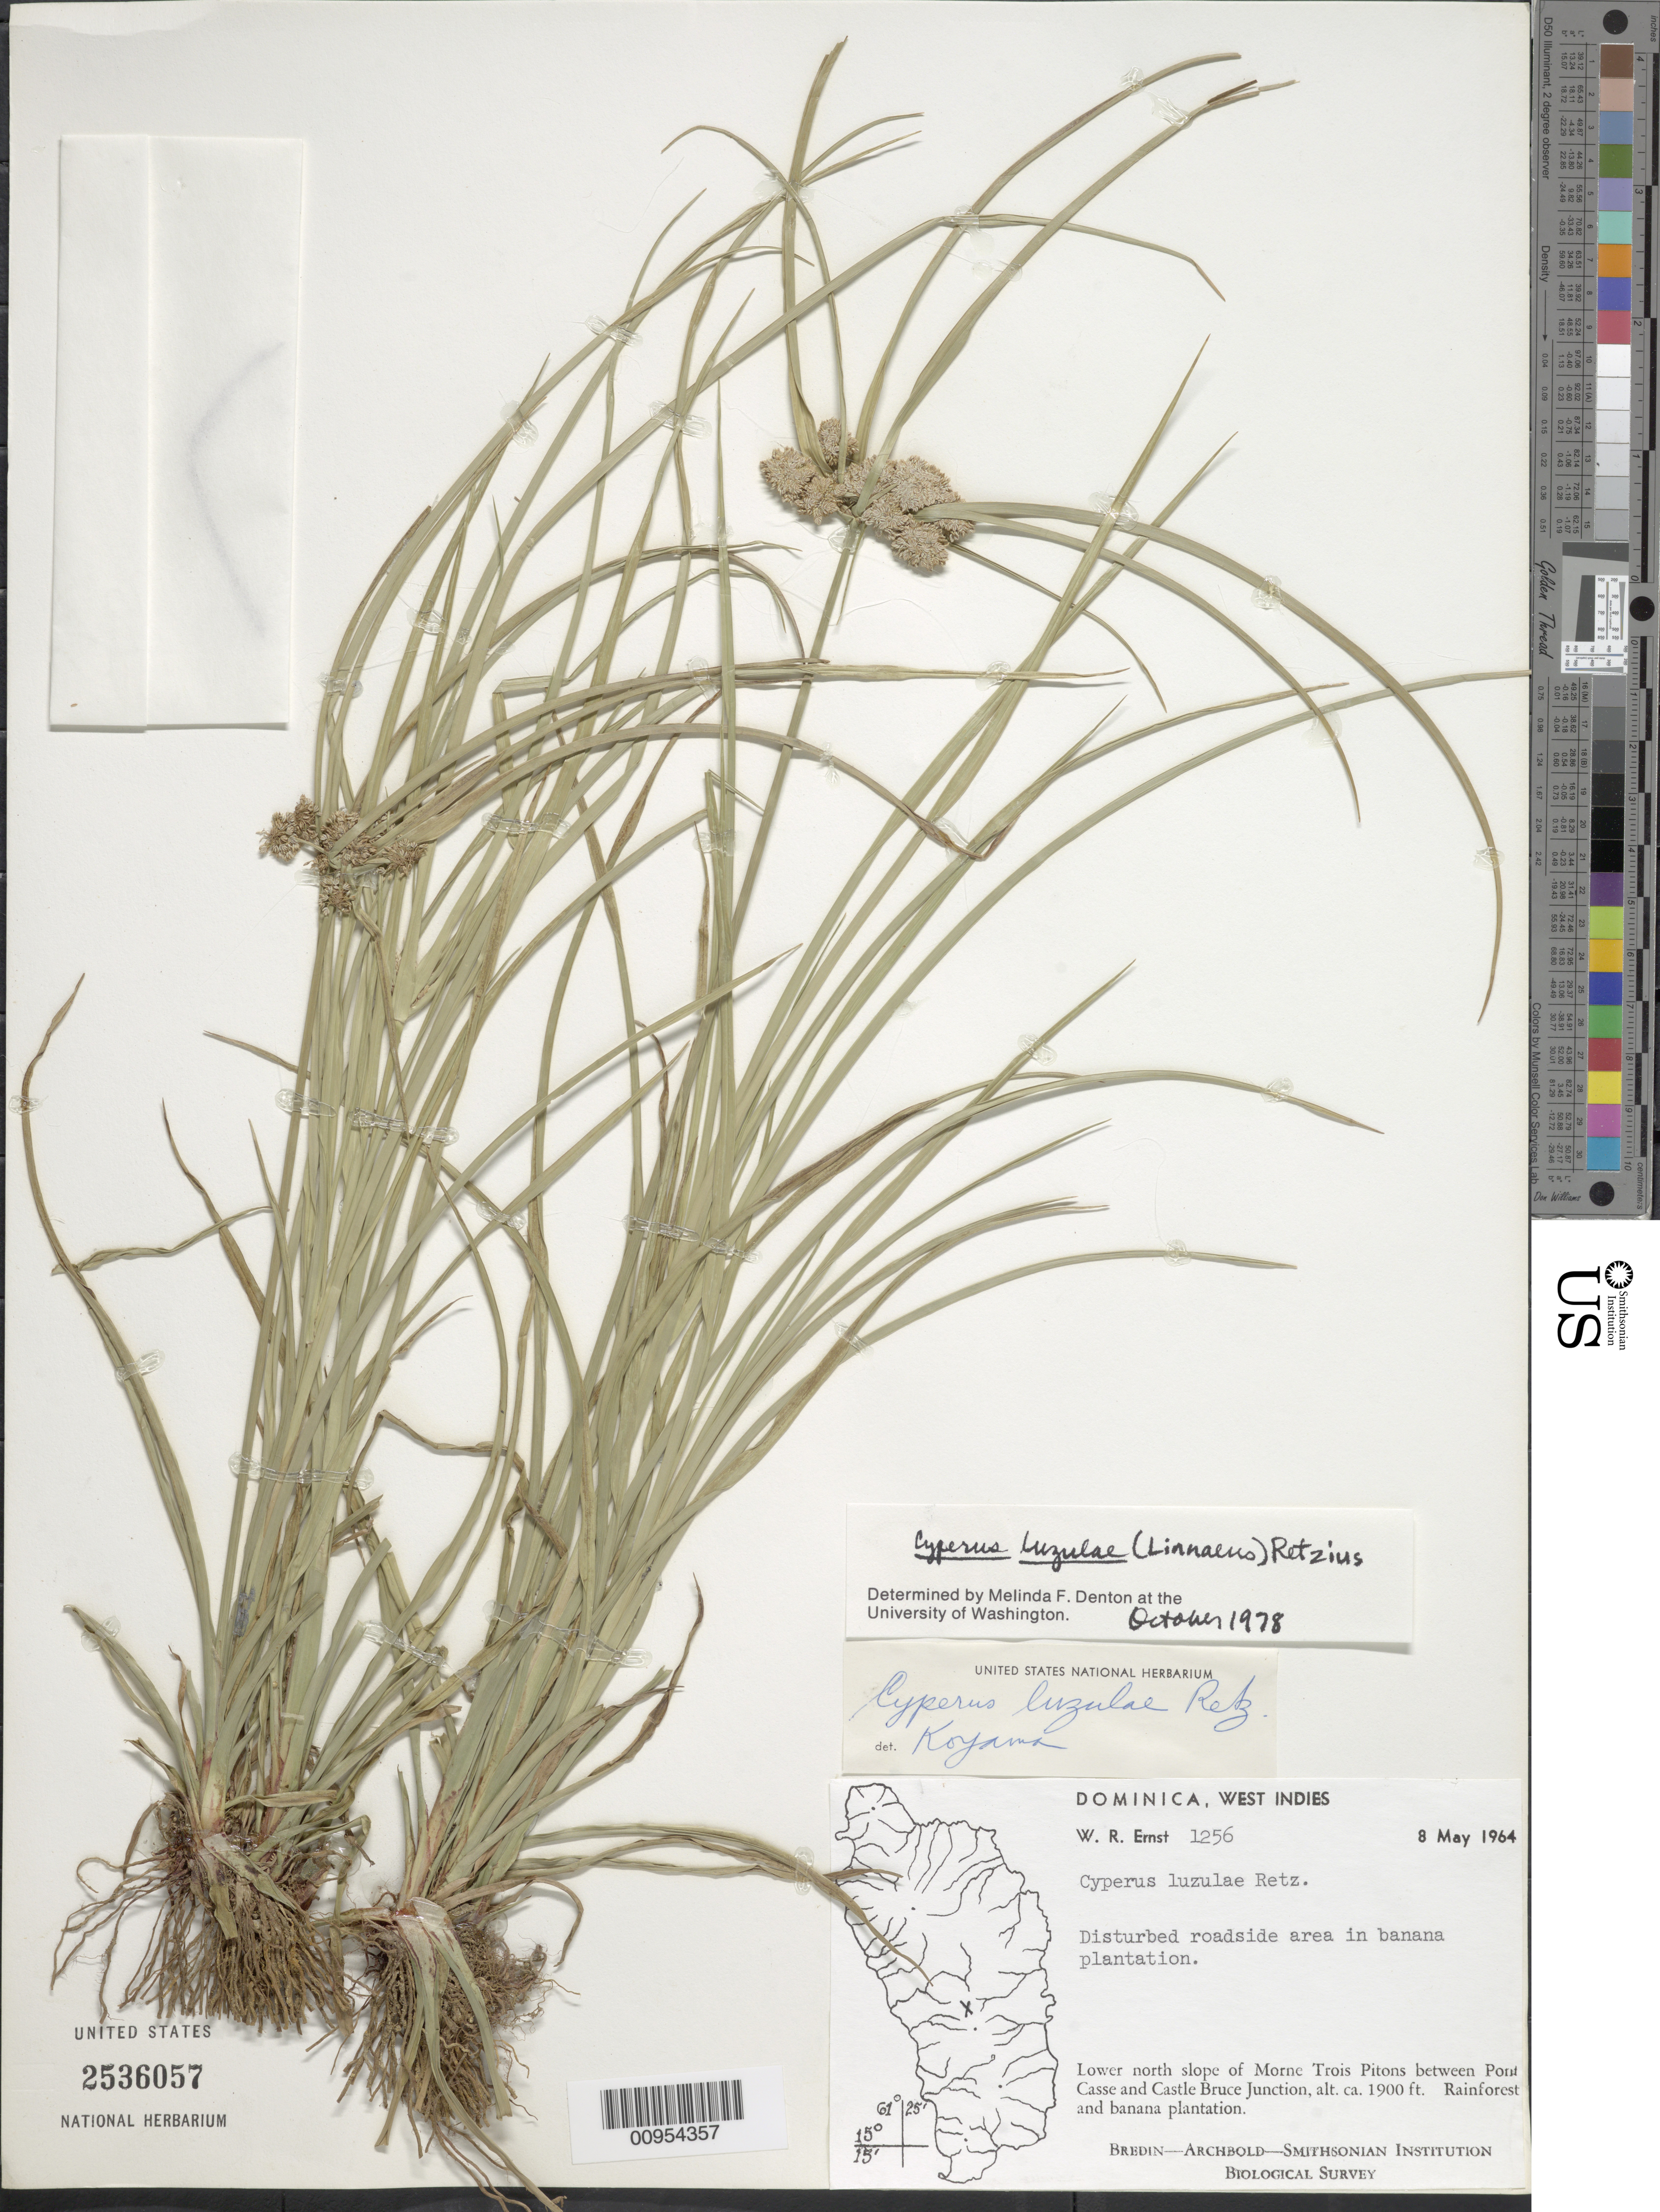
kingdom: Plantae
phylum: Tracheophyta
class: Liliopsida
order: Poales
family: Cyperaceae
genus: Cyperus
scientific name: Cyperus luzulae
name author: (L.) Rottb. ex Retz.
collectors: W. R. Ernst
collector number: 1256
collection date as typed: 08 May 1964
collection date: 1964-05-08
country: Dominica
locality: Roadside area in banana plantation, lower north slope of Morne Trois Pitons between Pont Casse and Castle Bruce Junction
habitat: Disturbed roadside area in banana plantation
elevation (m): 579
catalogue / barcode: US 2536057